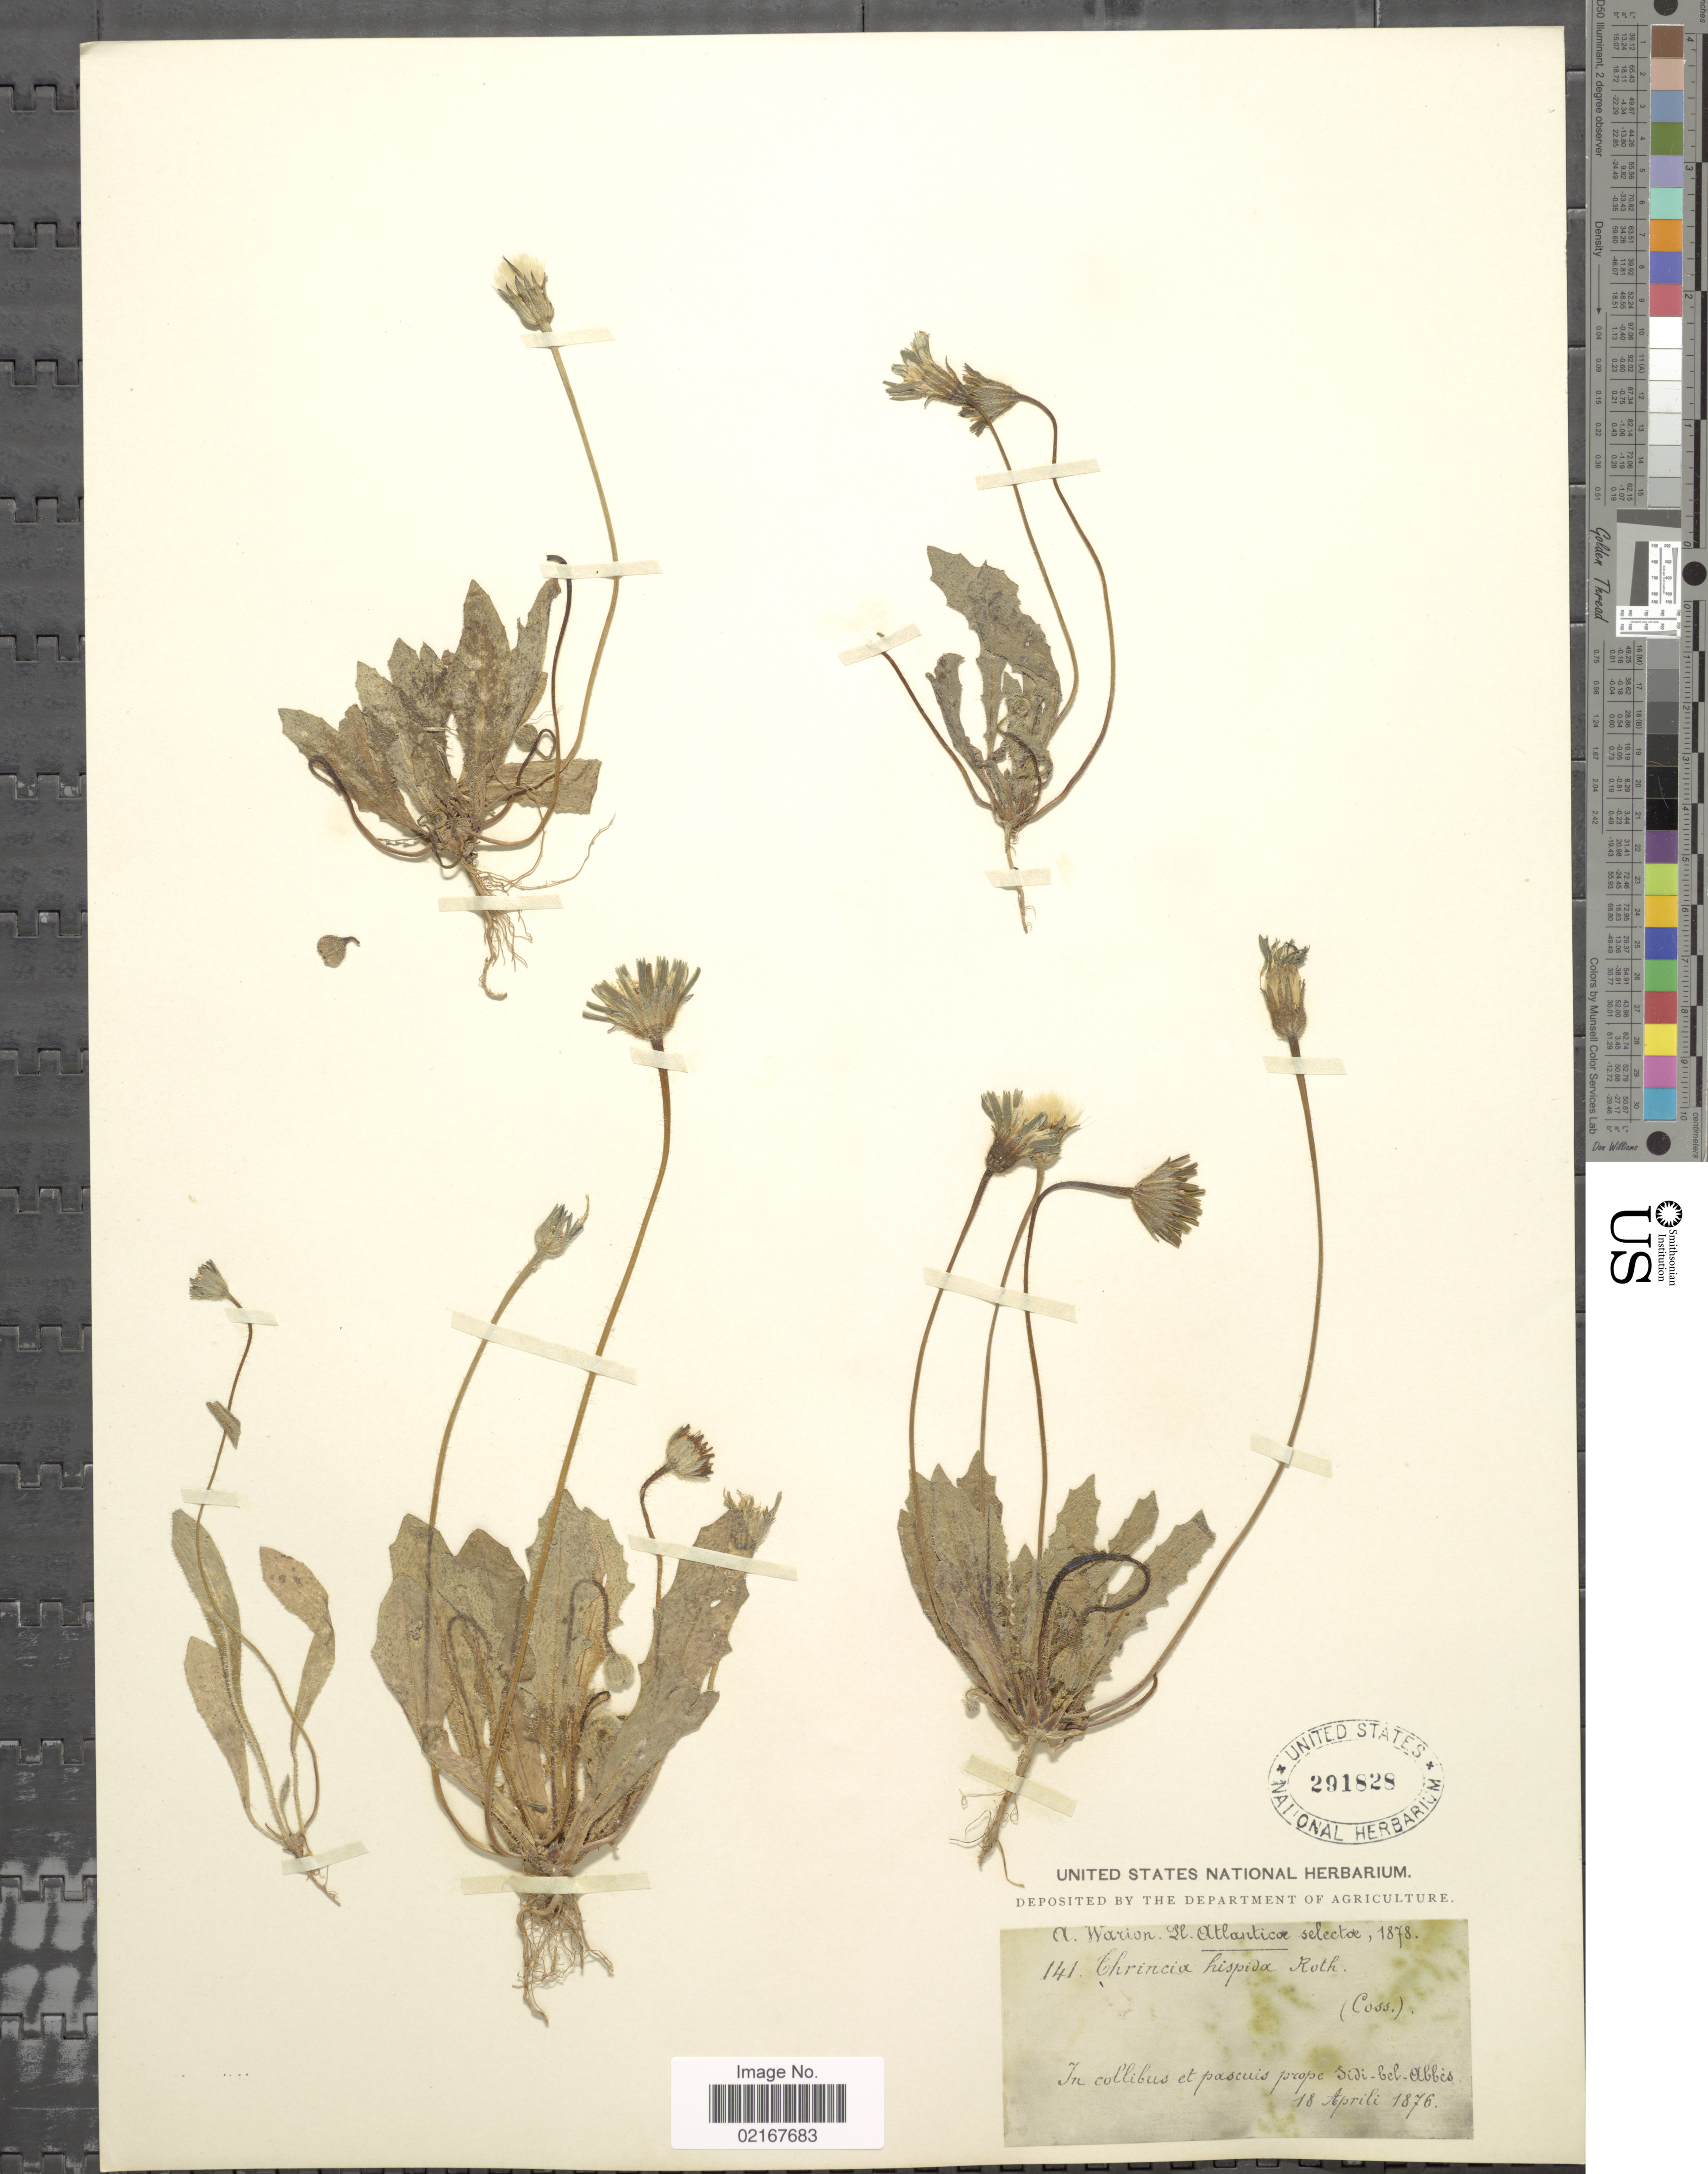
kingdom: Plantae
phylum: Tracheophyta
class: Magnoliopsida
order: Asterales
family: Asteraceae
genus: Leontodon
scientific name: Leontodon hispidus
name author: L.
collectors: A. Warion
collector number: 141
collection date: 1876-04-18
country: Algeria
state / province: Sidi Bel Abbes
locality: Atlanticae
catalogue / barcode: US 291828